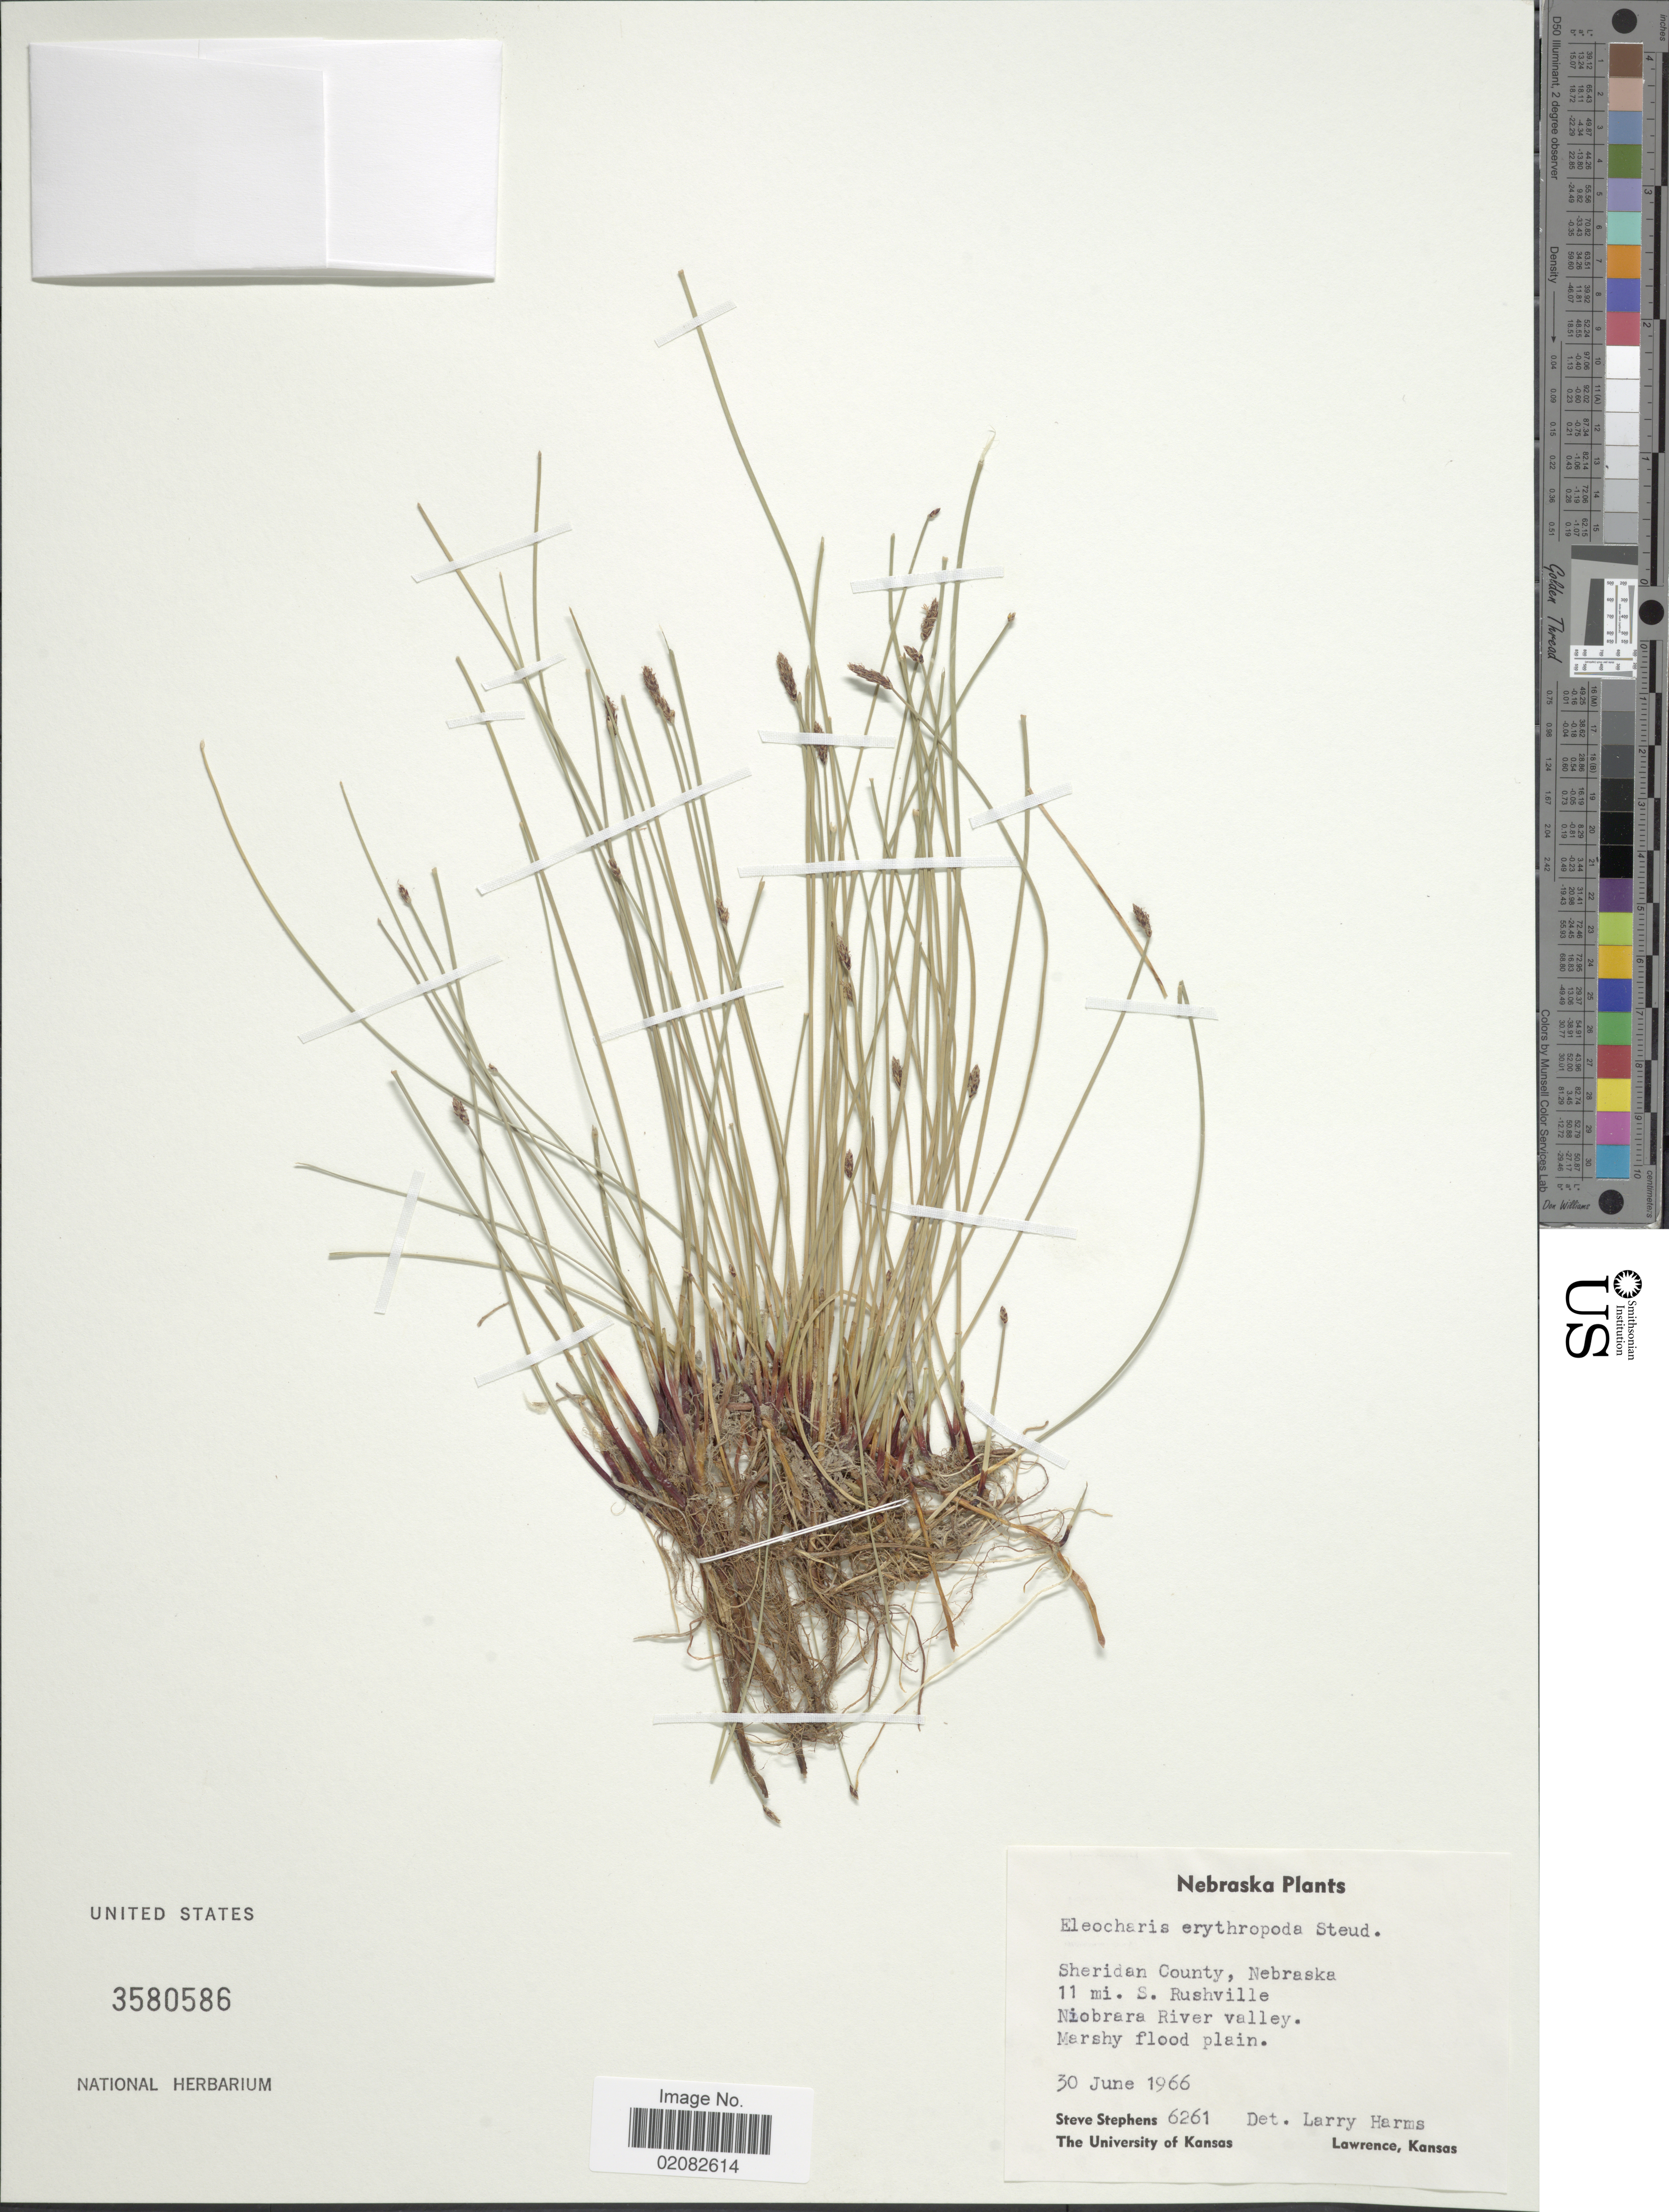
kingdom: Plantae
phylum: Tracheophyta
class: Liliopsida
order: Poales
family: Cyperaceae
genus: Eleocharis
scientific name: Eleocharis erythropoda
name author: Steud.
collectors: S. Stephens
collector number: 6261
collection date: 1966-06-30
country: United States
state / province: Nebraska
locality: Sheridan County, 11 mi. S. Rushville, Niobrara River Valley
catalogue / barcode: US 3580586